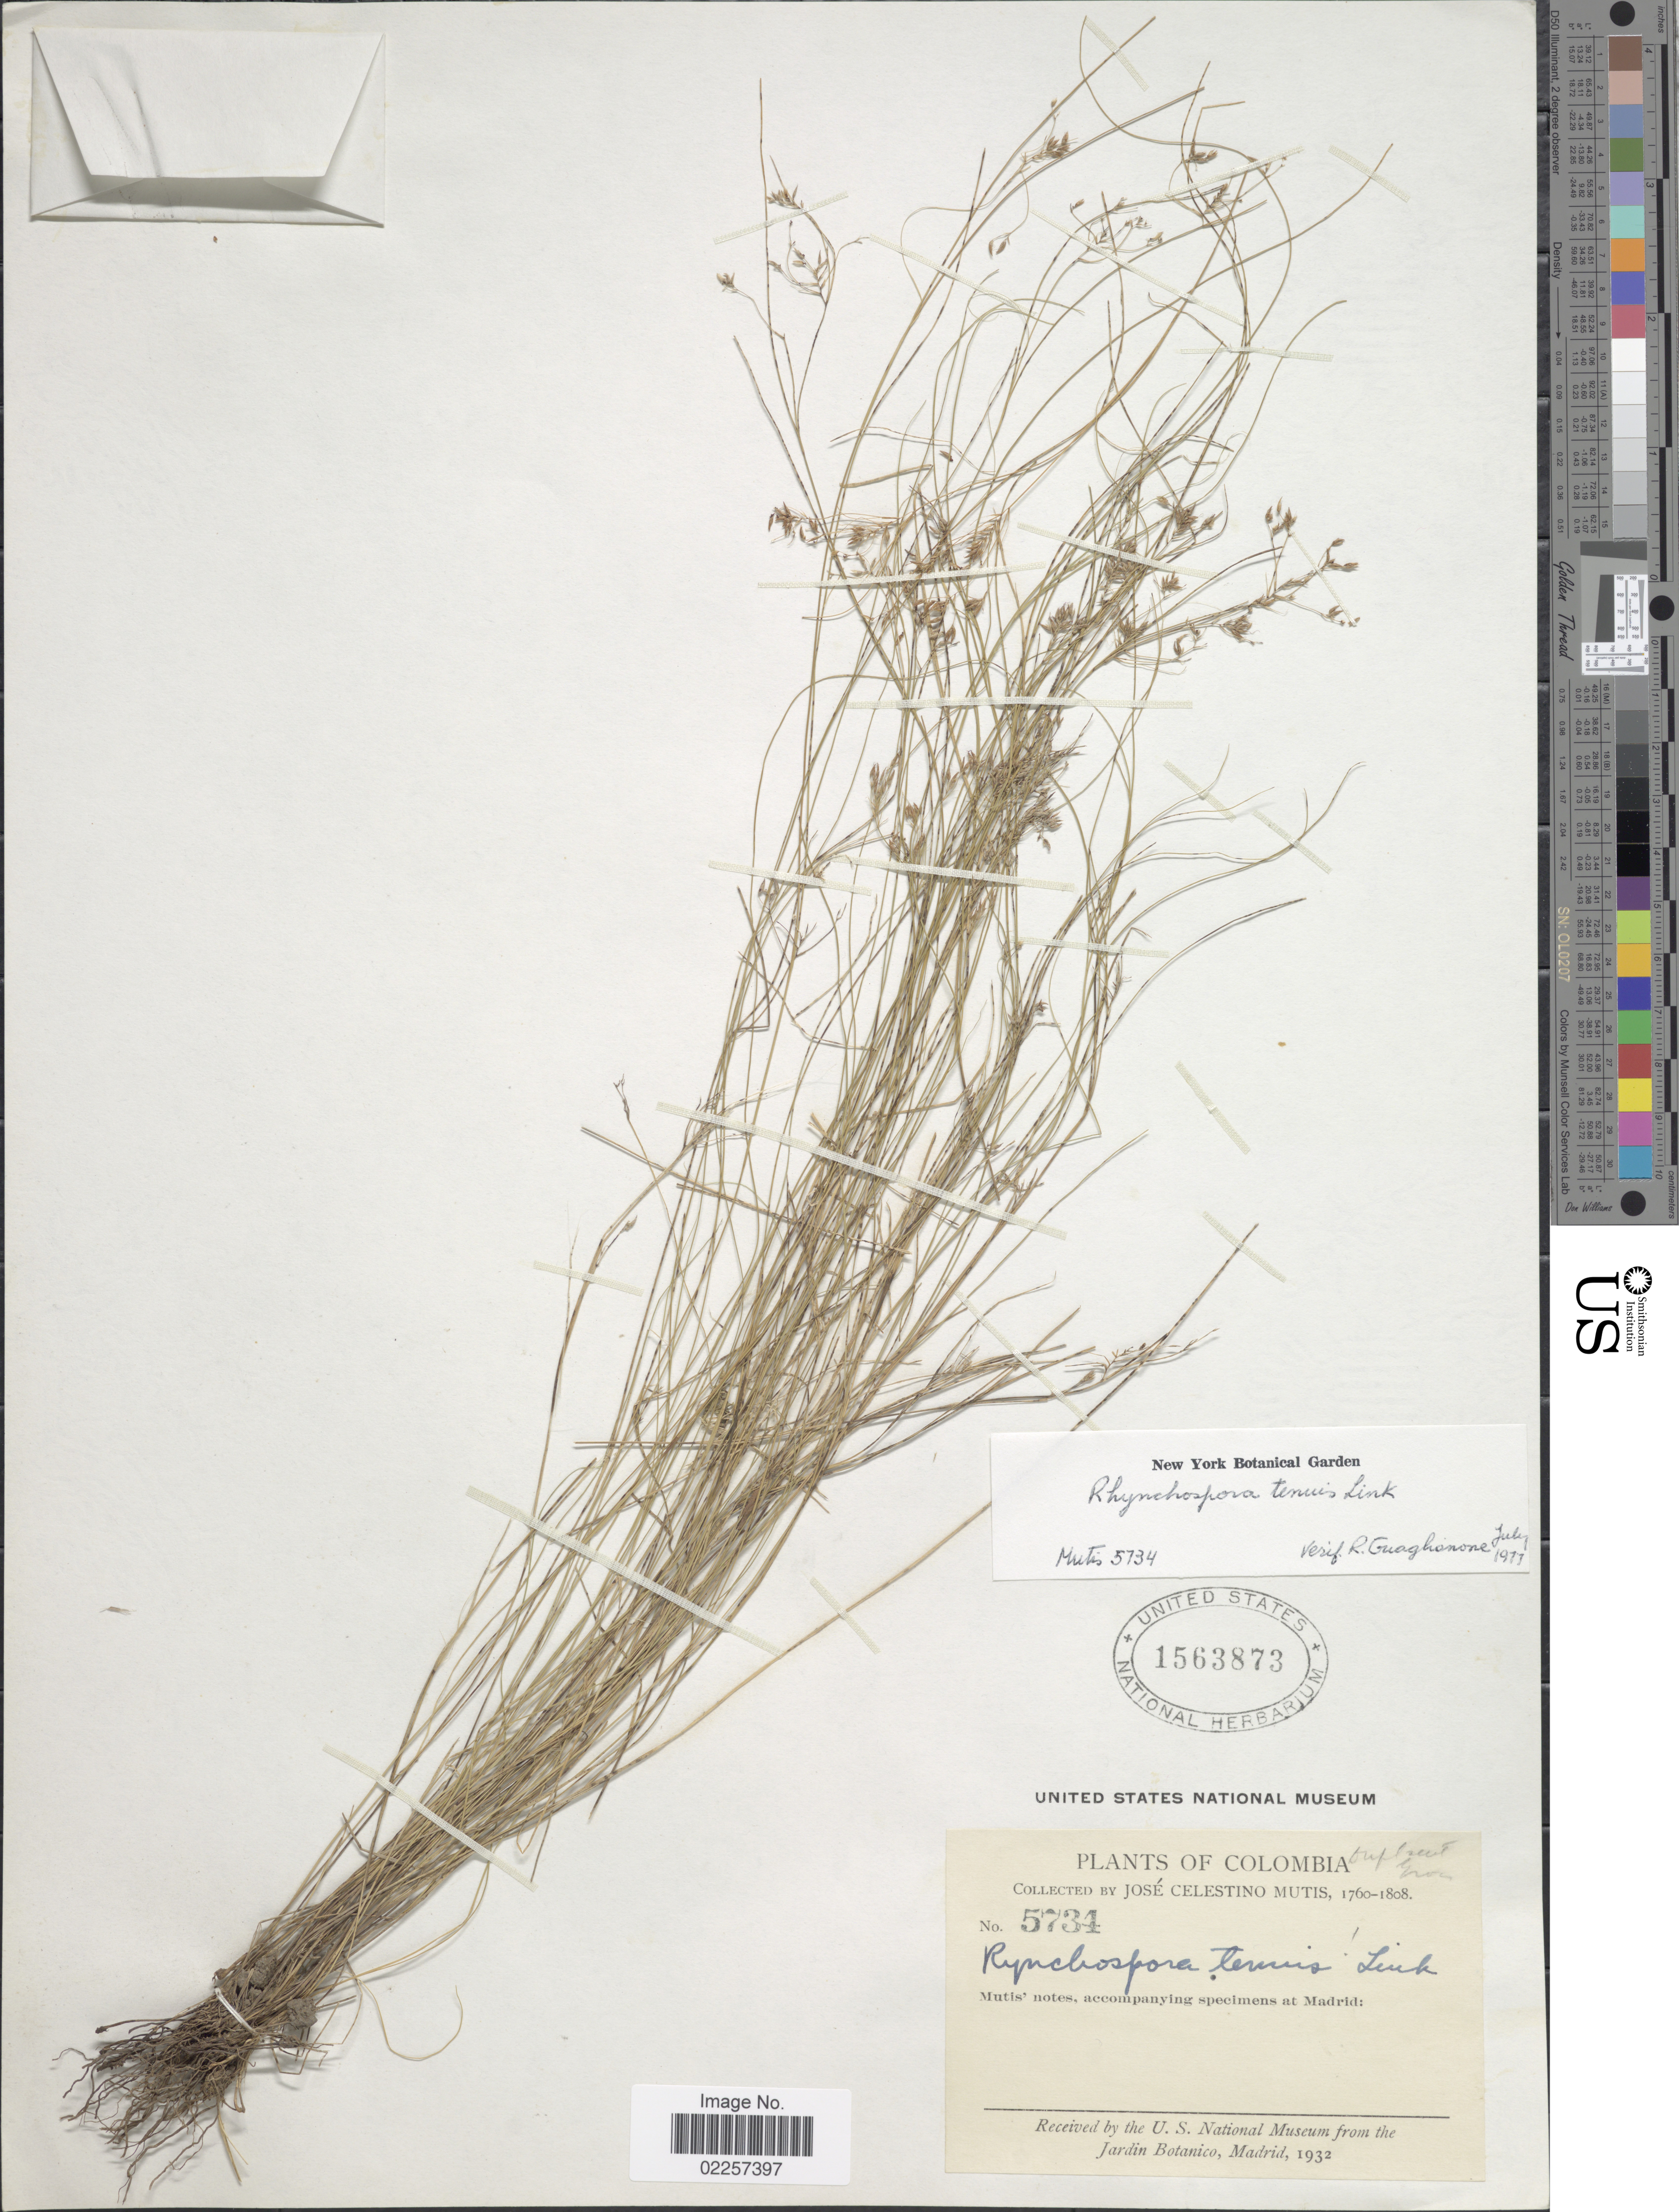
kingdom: Plantae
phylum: Tracheophyta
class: Liliopsida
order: Poales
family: Cyperaceae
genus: Rhynchospora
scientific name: Rhynchospora tenuis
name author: Link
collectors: J. C. B. Mutis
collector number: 5734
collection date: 1760/1808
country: Colombia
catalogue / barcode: US 1563873